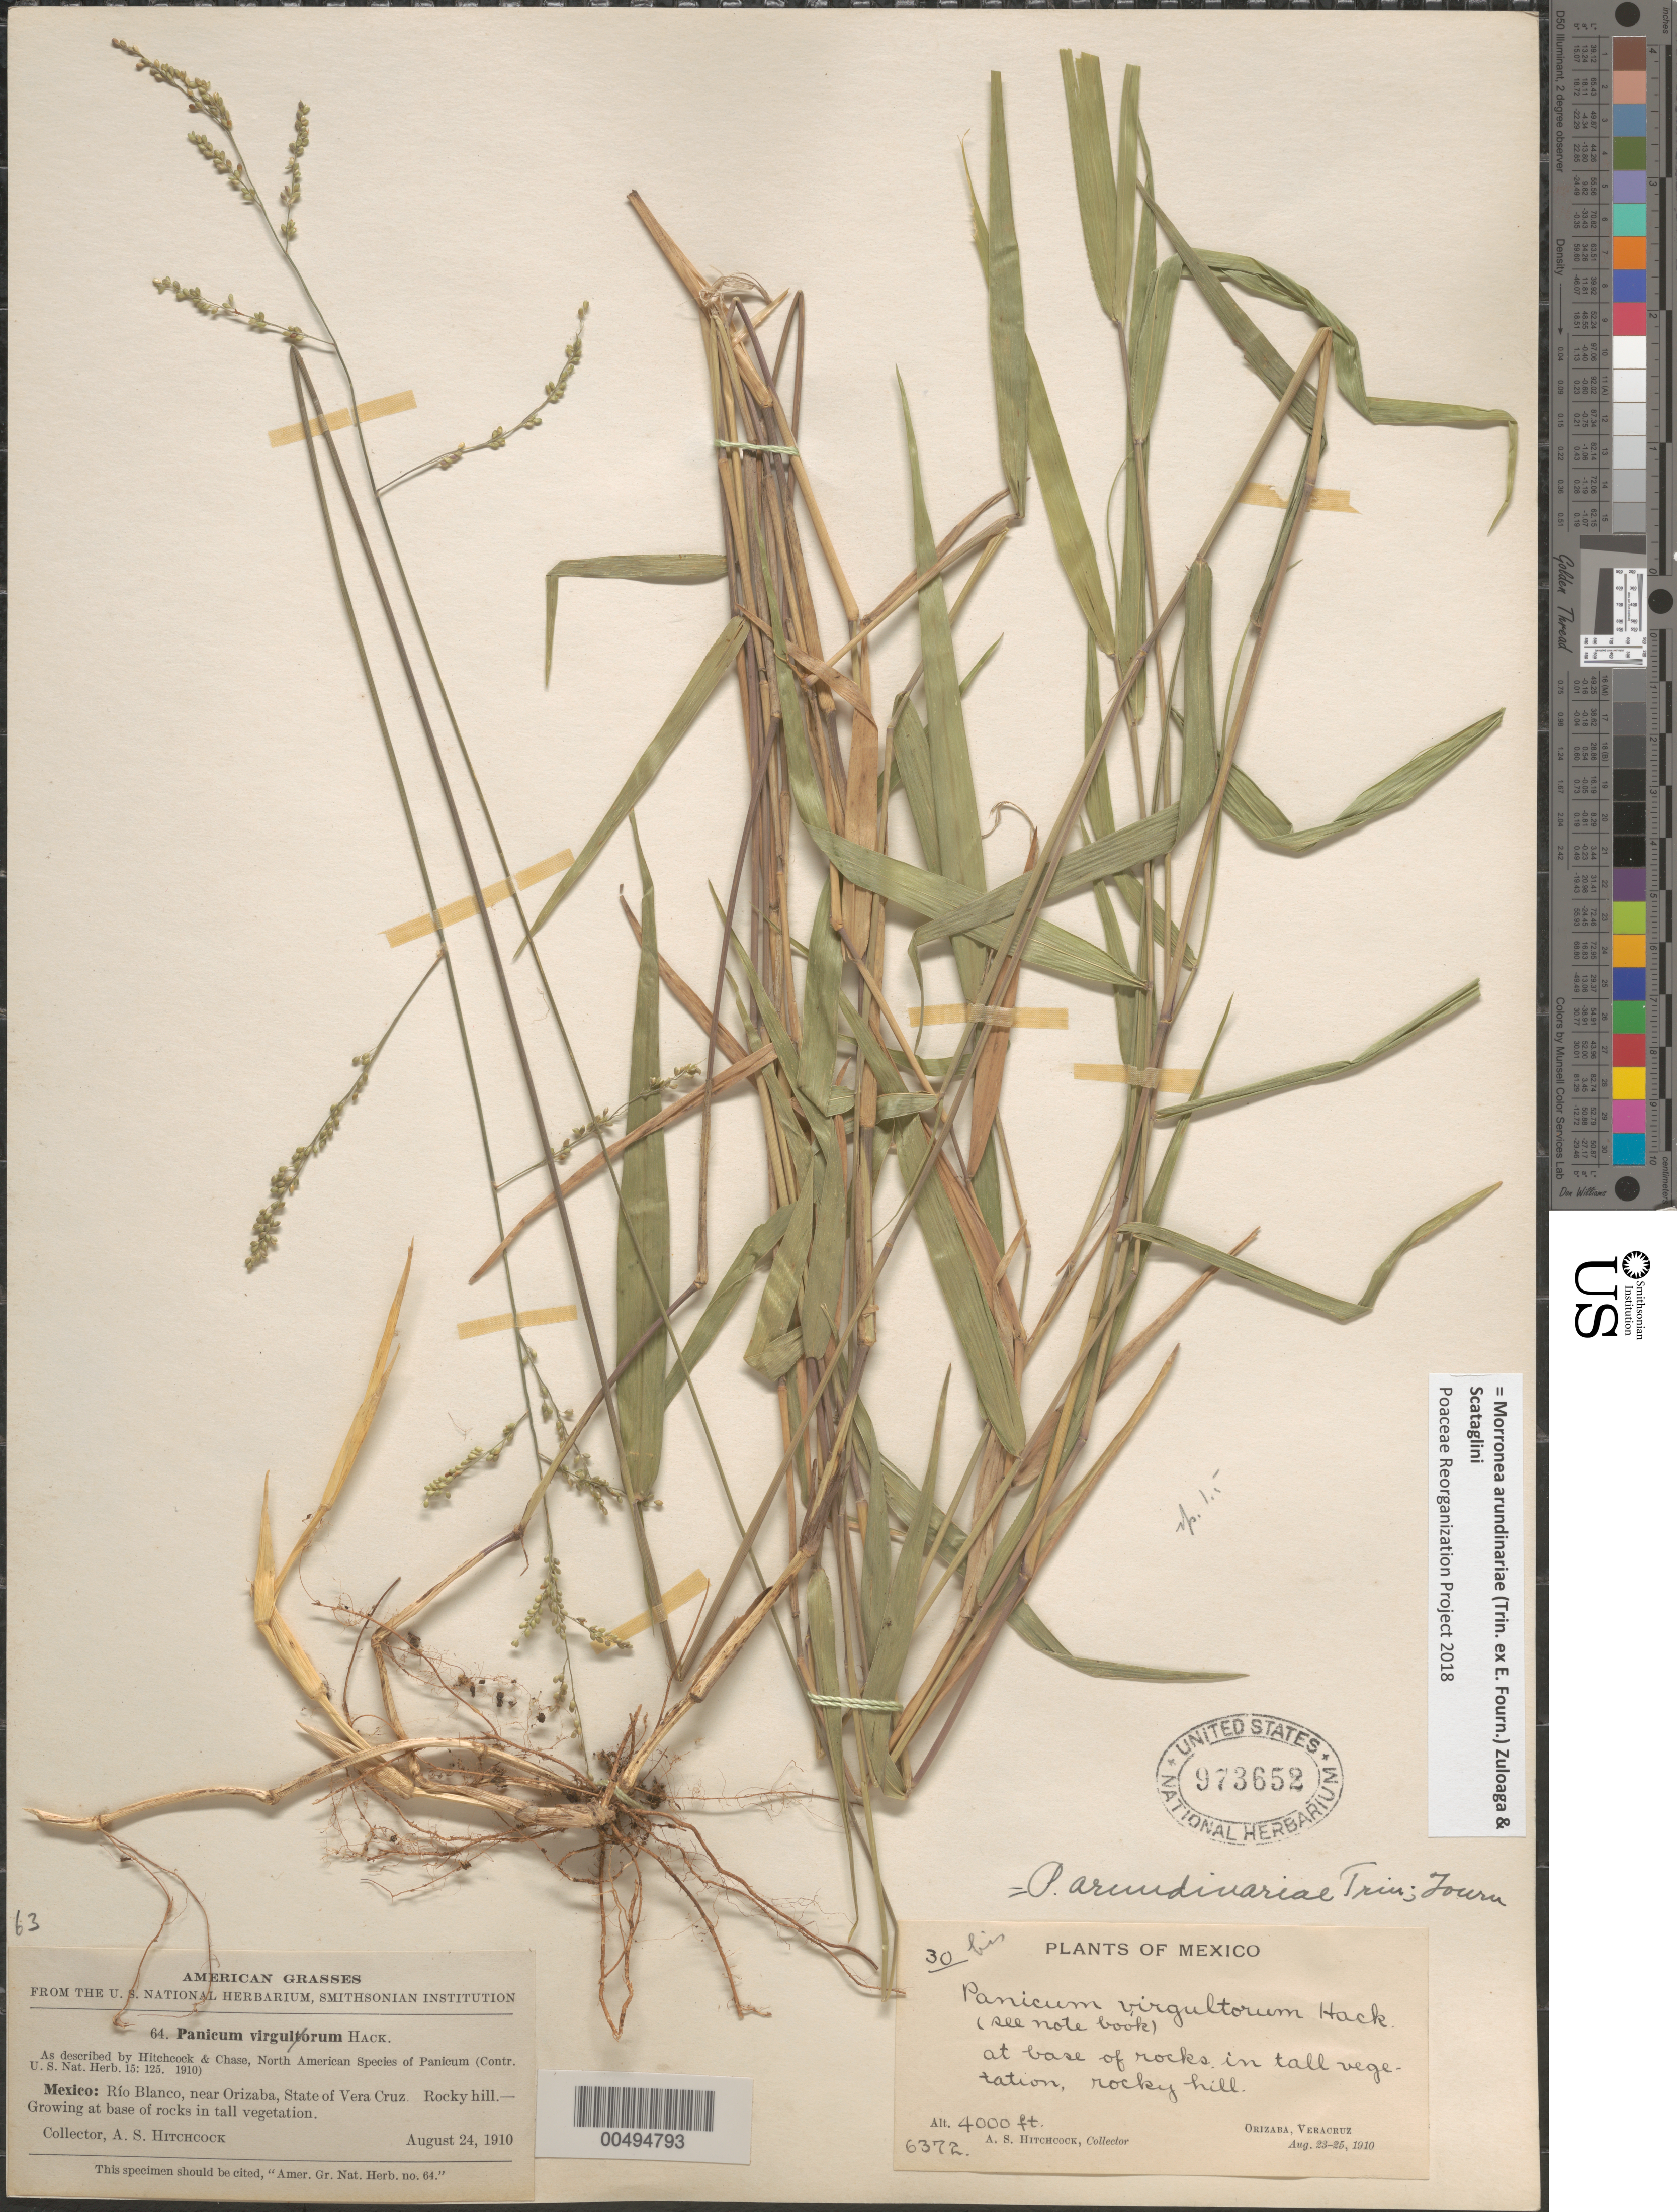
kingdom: Plantae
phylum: Tracheophyta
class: Liliopsida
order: Poales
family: Poaceae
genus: Morronea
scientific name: Morronea arundinariae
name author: (Trin. ex E. Fourn.) Zuloaga & Scataglini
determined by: Poaceae Reorganization Project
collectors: A. S. Hitchcock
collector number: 6372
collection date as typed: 23 Aug 1910 to 25 Aug 1910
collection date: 1910-08-23/1910-08-25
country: Mexico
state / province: Veracruz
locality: R¡o Blanco, near Orizaba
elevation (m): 1219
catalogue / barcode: US 973652